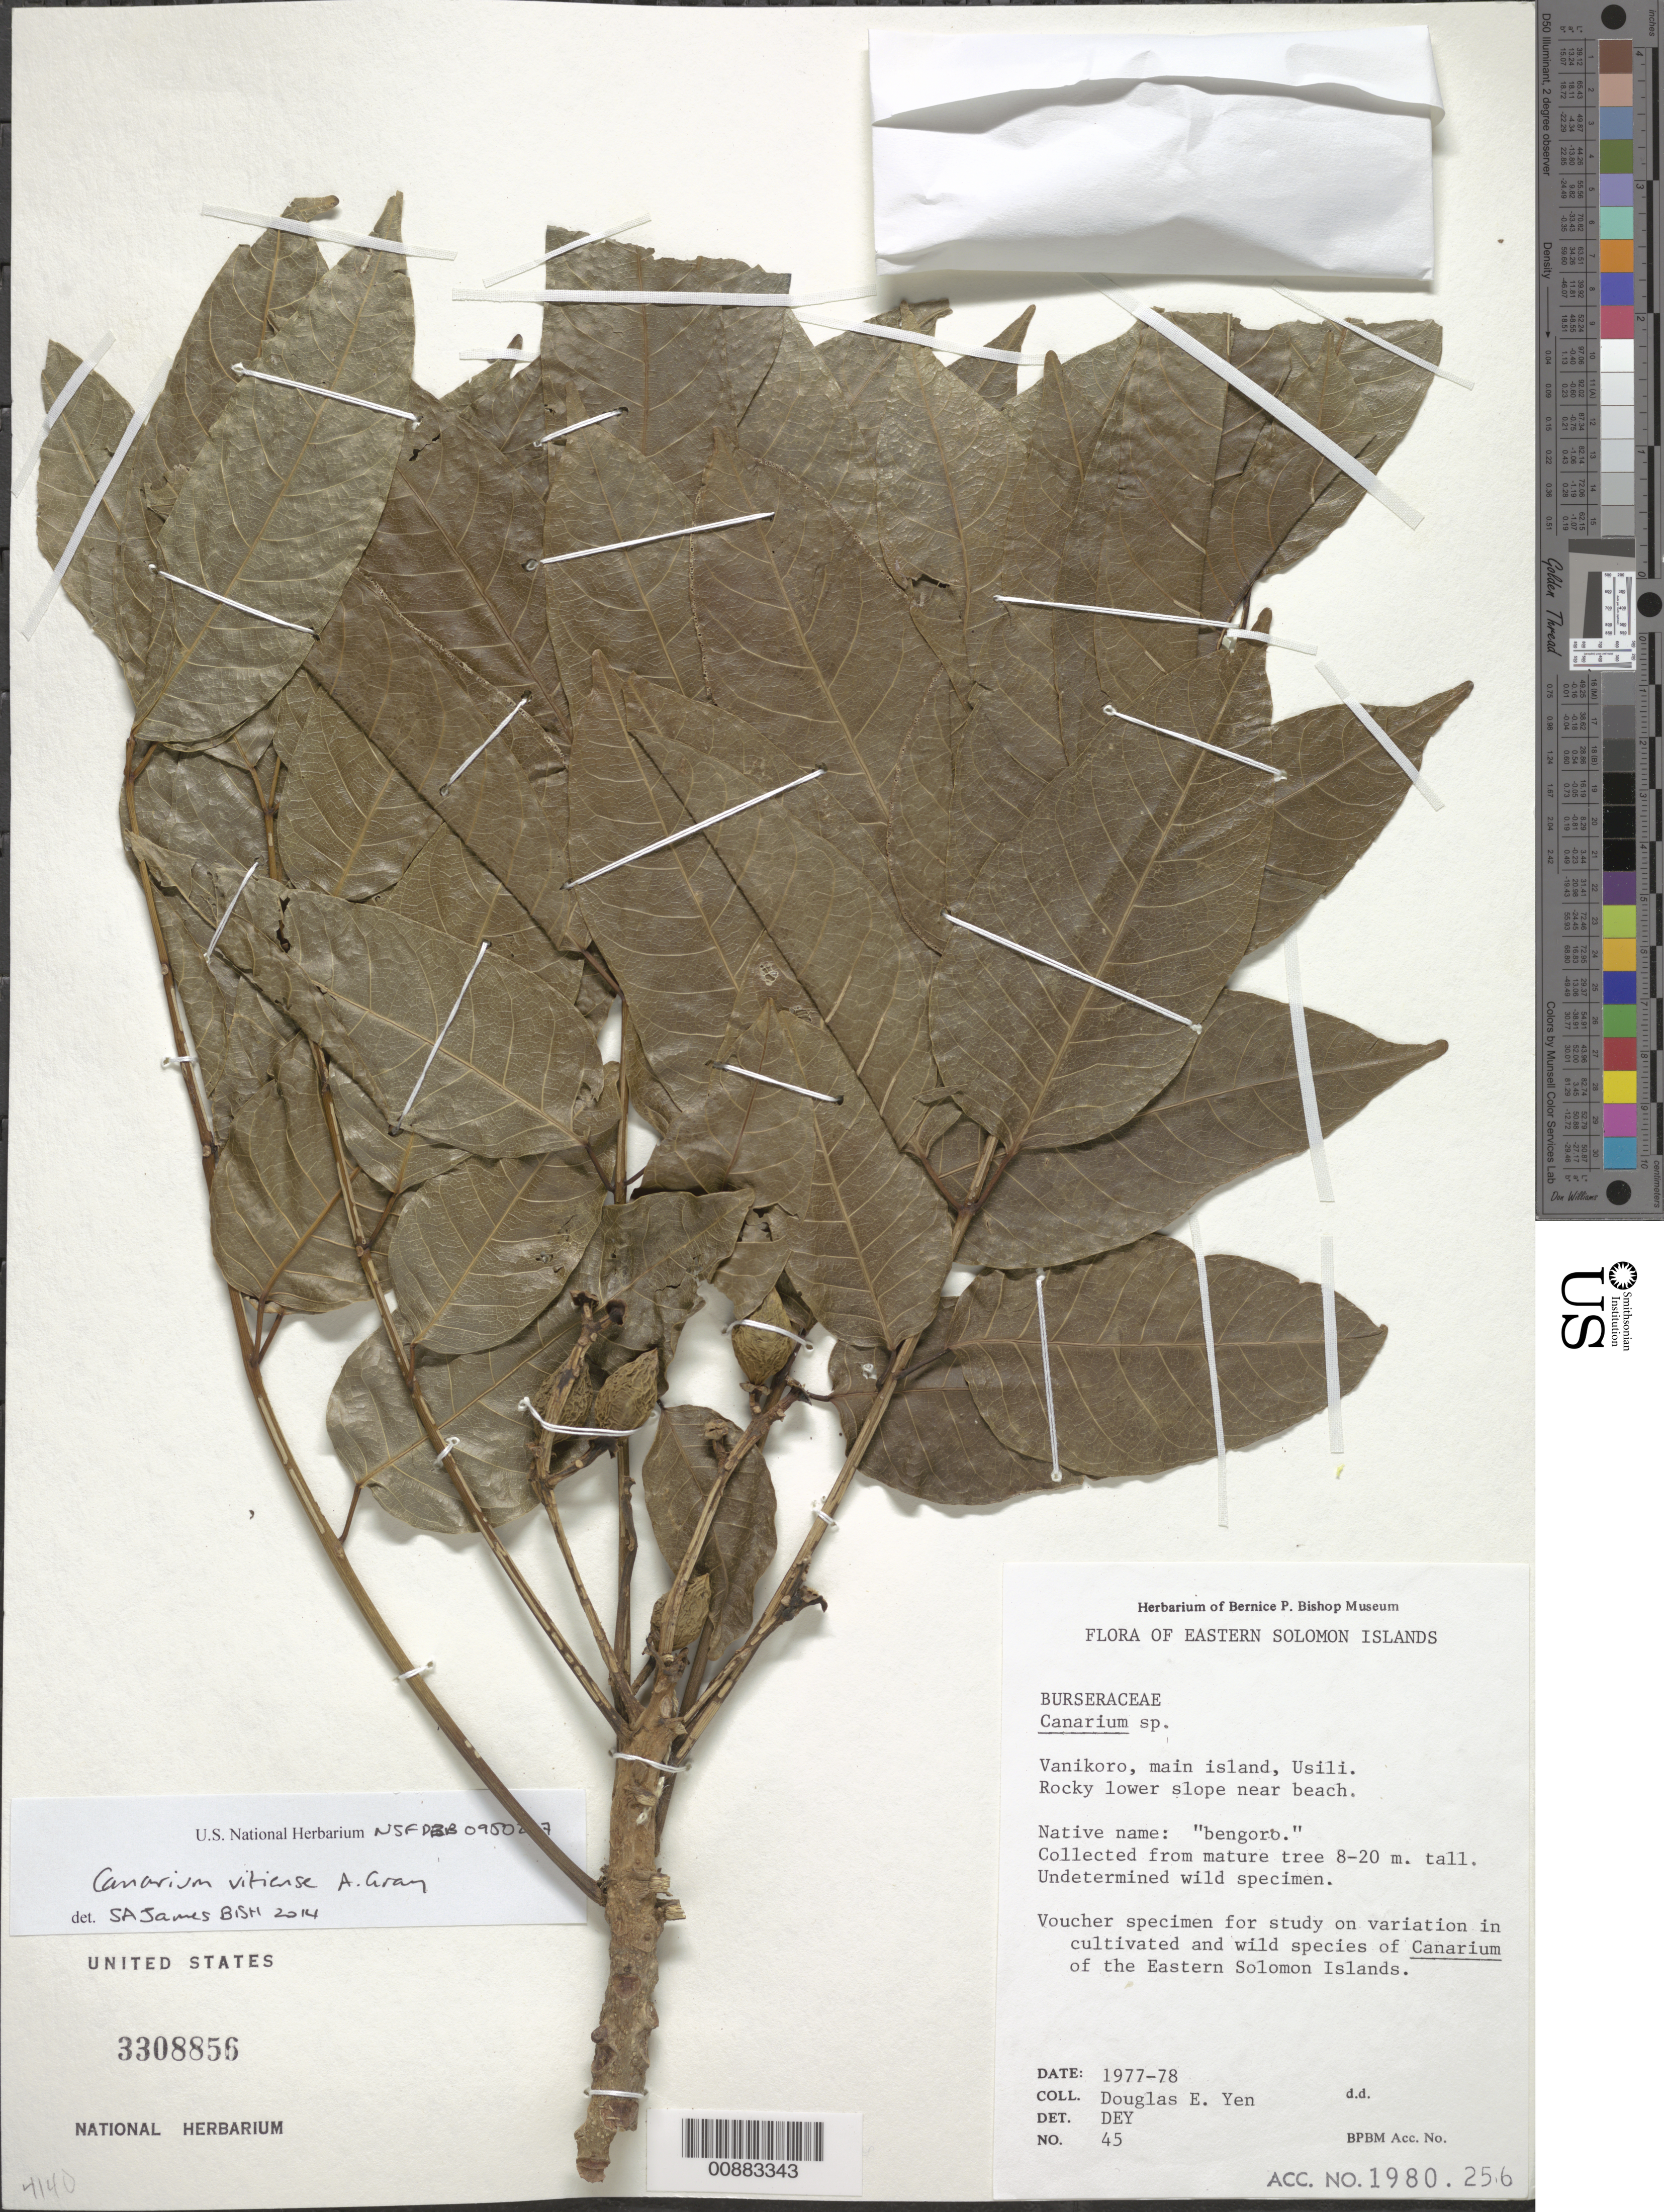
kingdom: Plantae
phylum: Tracheophyta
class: Magnoliopsida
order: Sapindales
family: Burseraceae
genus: Canarium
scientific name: Canarium sp.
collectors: Y. C. Yang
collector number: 45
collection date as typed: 1977 to -- --- 1978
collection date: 1977/1978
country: Solomon Islands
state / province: Temotu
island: Vanikolo [Vanikoro]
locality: Usili.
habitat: Rocky lower slope.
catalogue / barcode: US 3308856